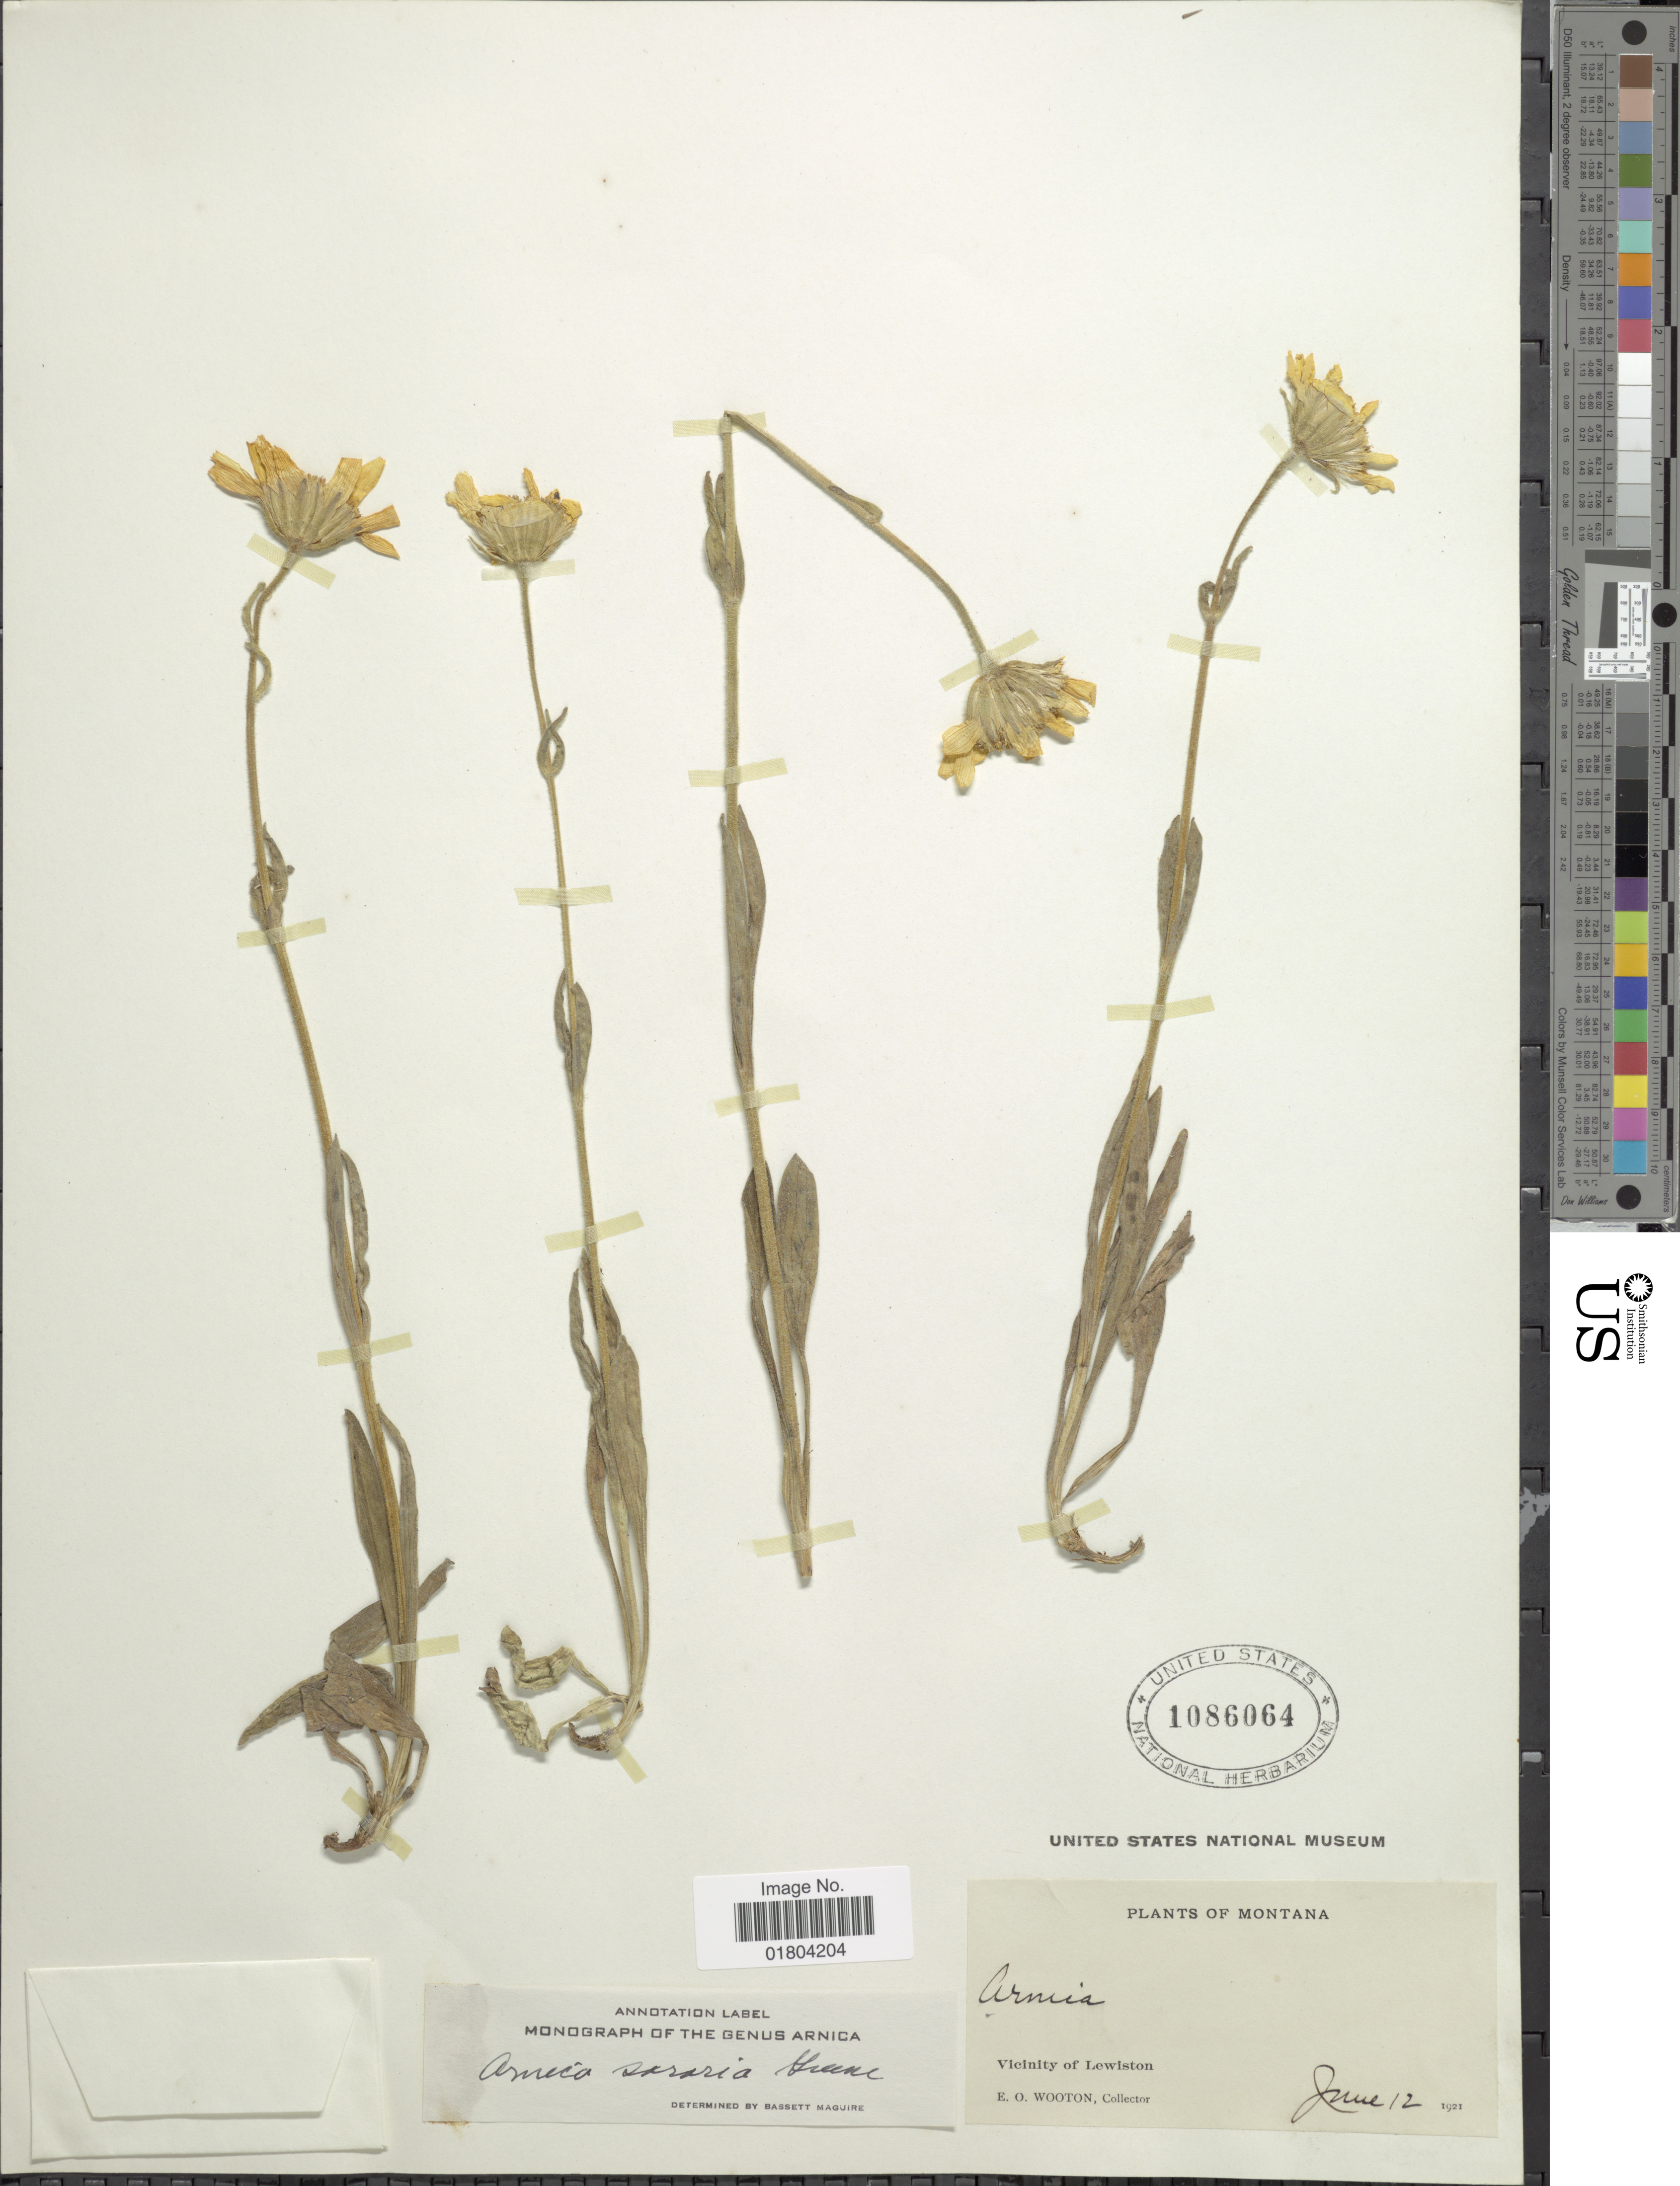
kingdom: Plantae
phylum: Tracheophyta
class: Magnoliopsida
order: Asterales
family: Asteraceae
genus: Arnica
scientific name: Arnica sororia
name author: Greene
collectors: E. O. Wooton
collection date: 1921-06-12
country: United States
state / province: Montana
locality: Vicinity of Lewiston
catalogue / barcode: US 1086064